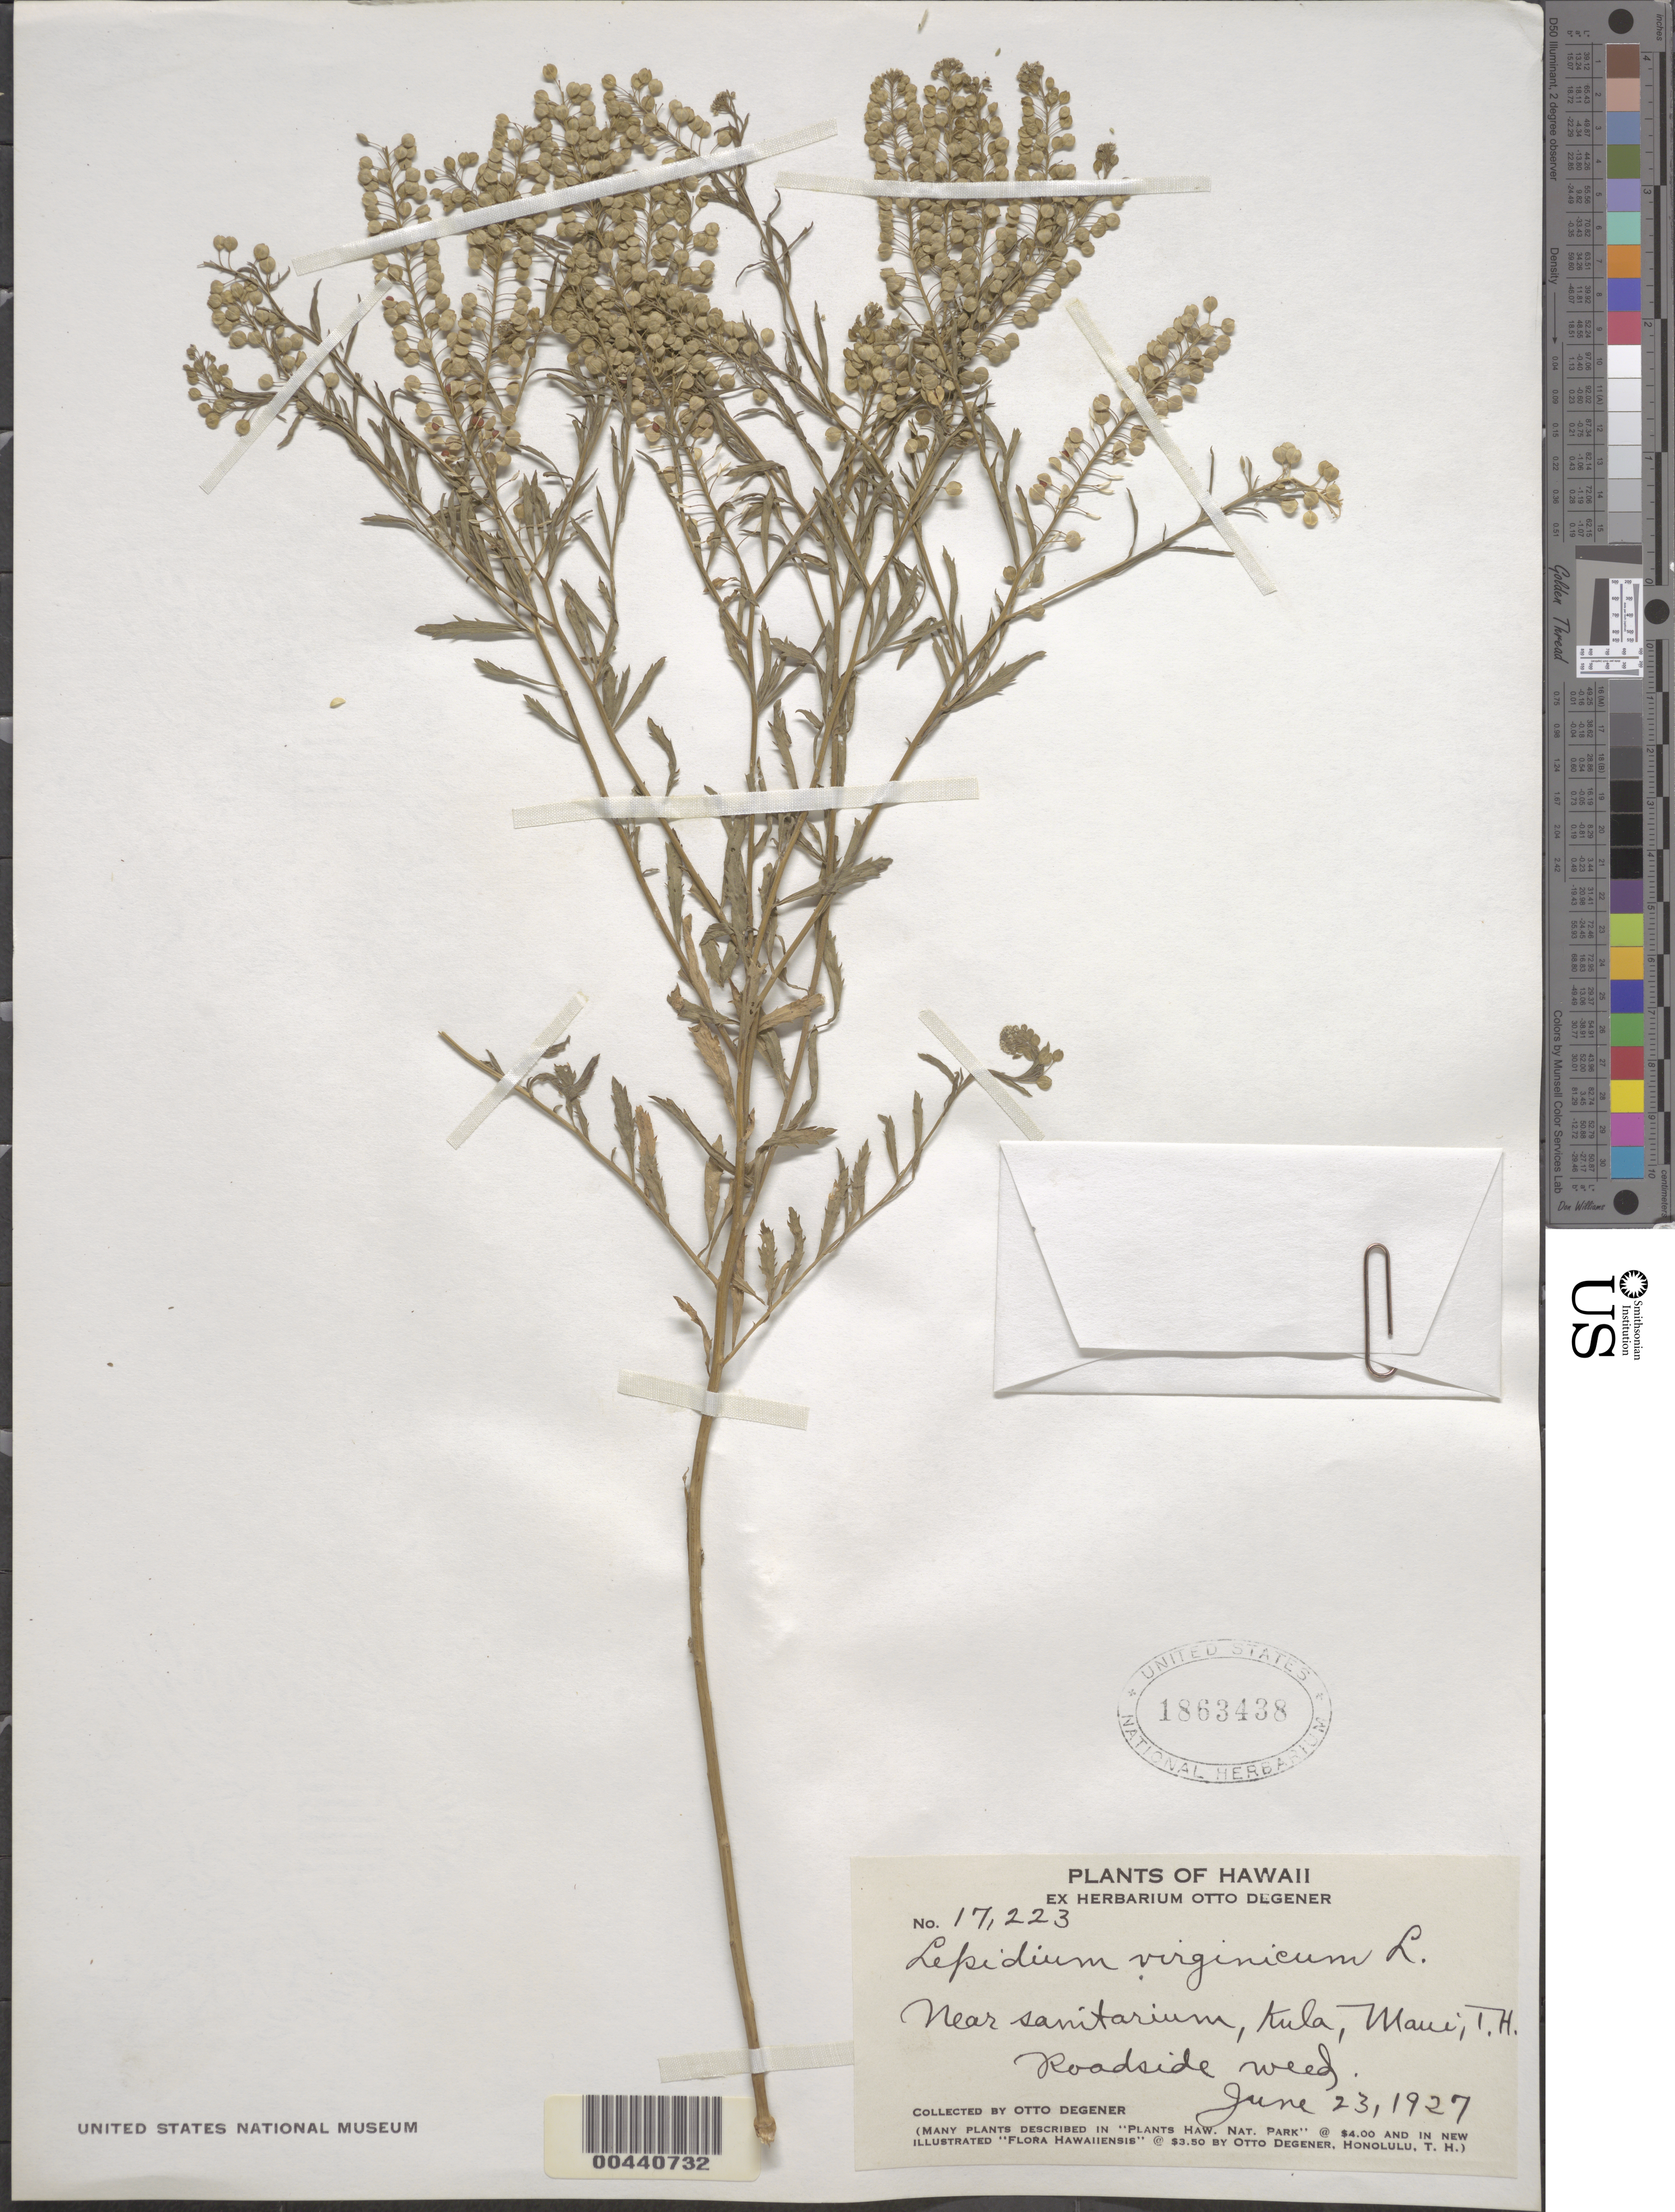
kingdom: Plantae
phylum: Tracheophyta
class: Magnoliopsida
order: Brassicales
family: Brassicaceae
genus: Lepidium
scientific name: Lepidium virginicum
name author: L.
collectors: O. Degener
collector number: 17223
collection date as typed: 23 Jun 1927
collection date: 1927-06-23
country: United States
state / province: Hawaii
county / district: Maui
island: Maui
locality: Near sanitarium, Kula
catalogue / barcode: US 1863438